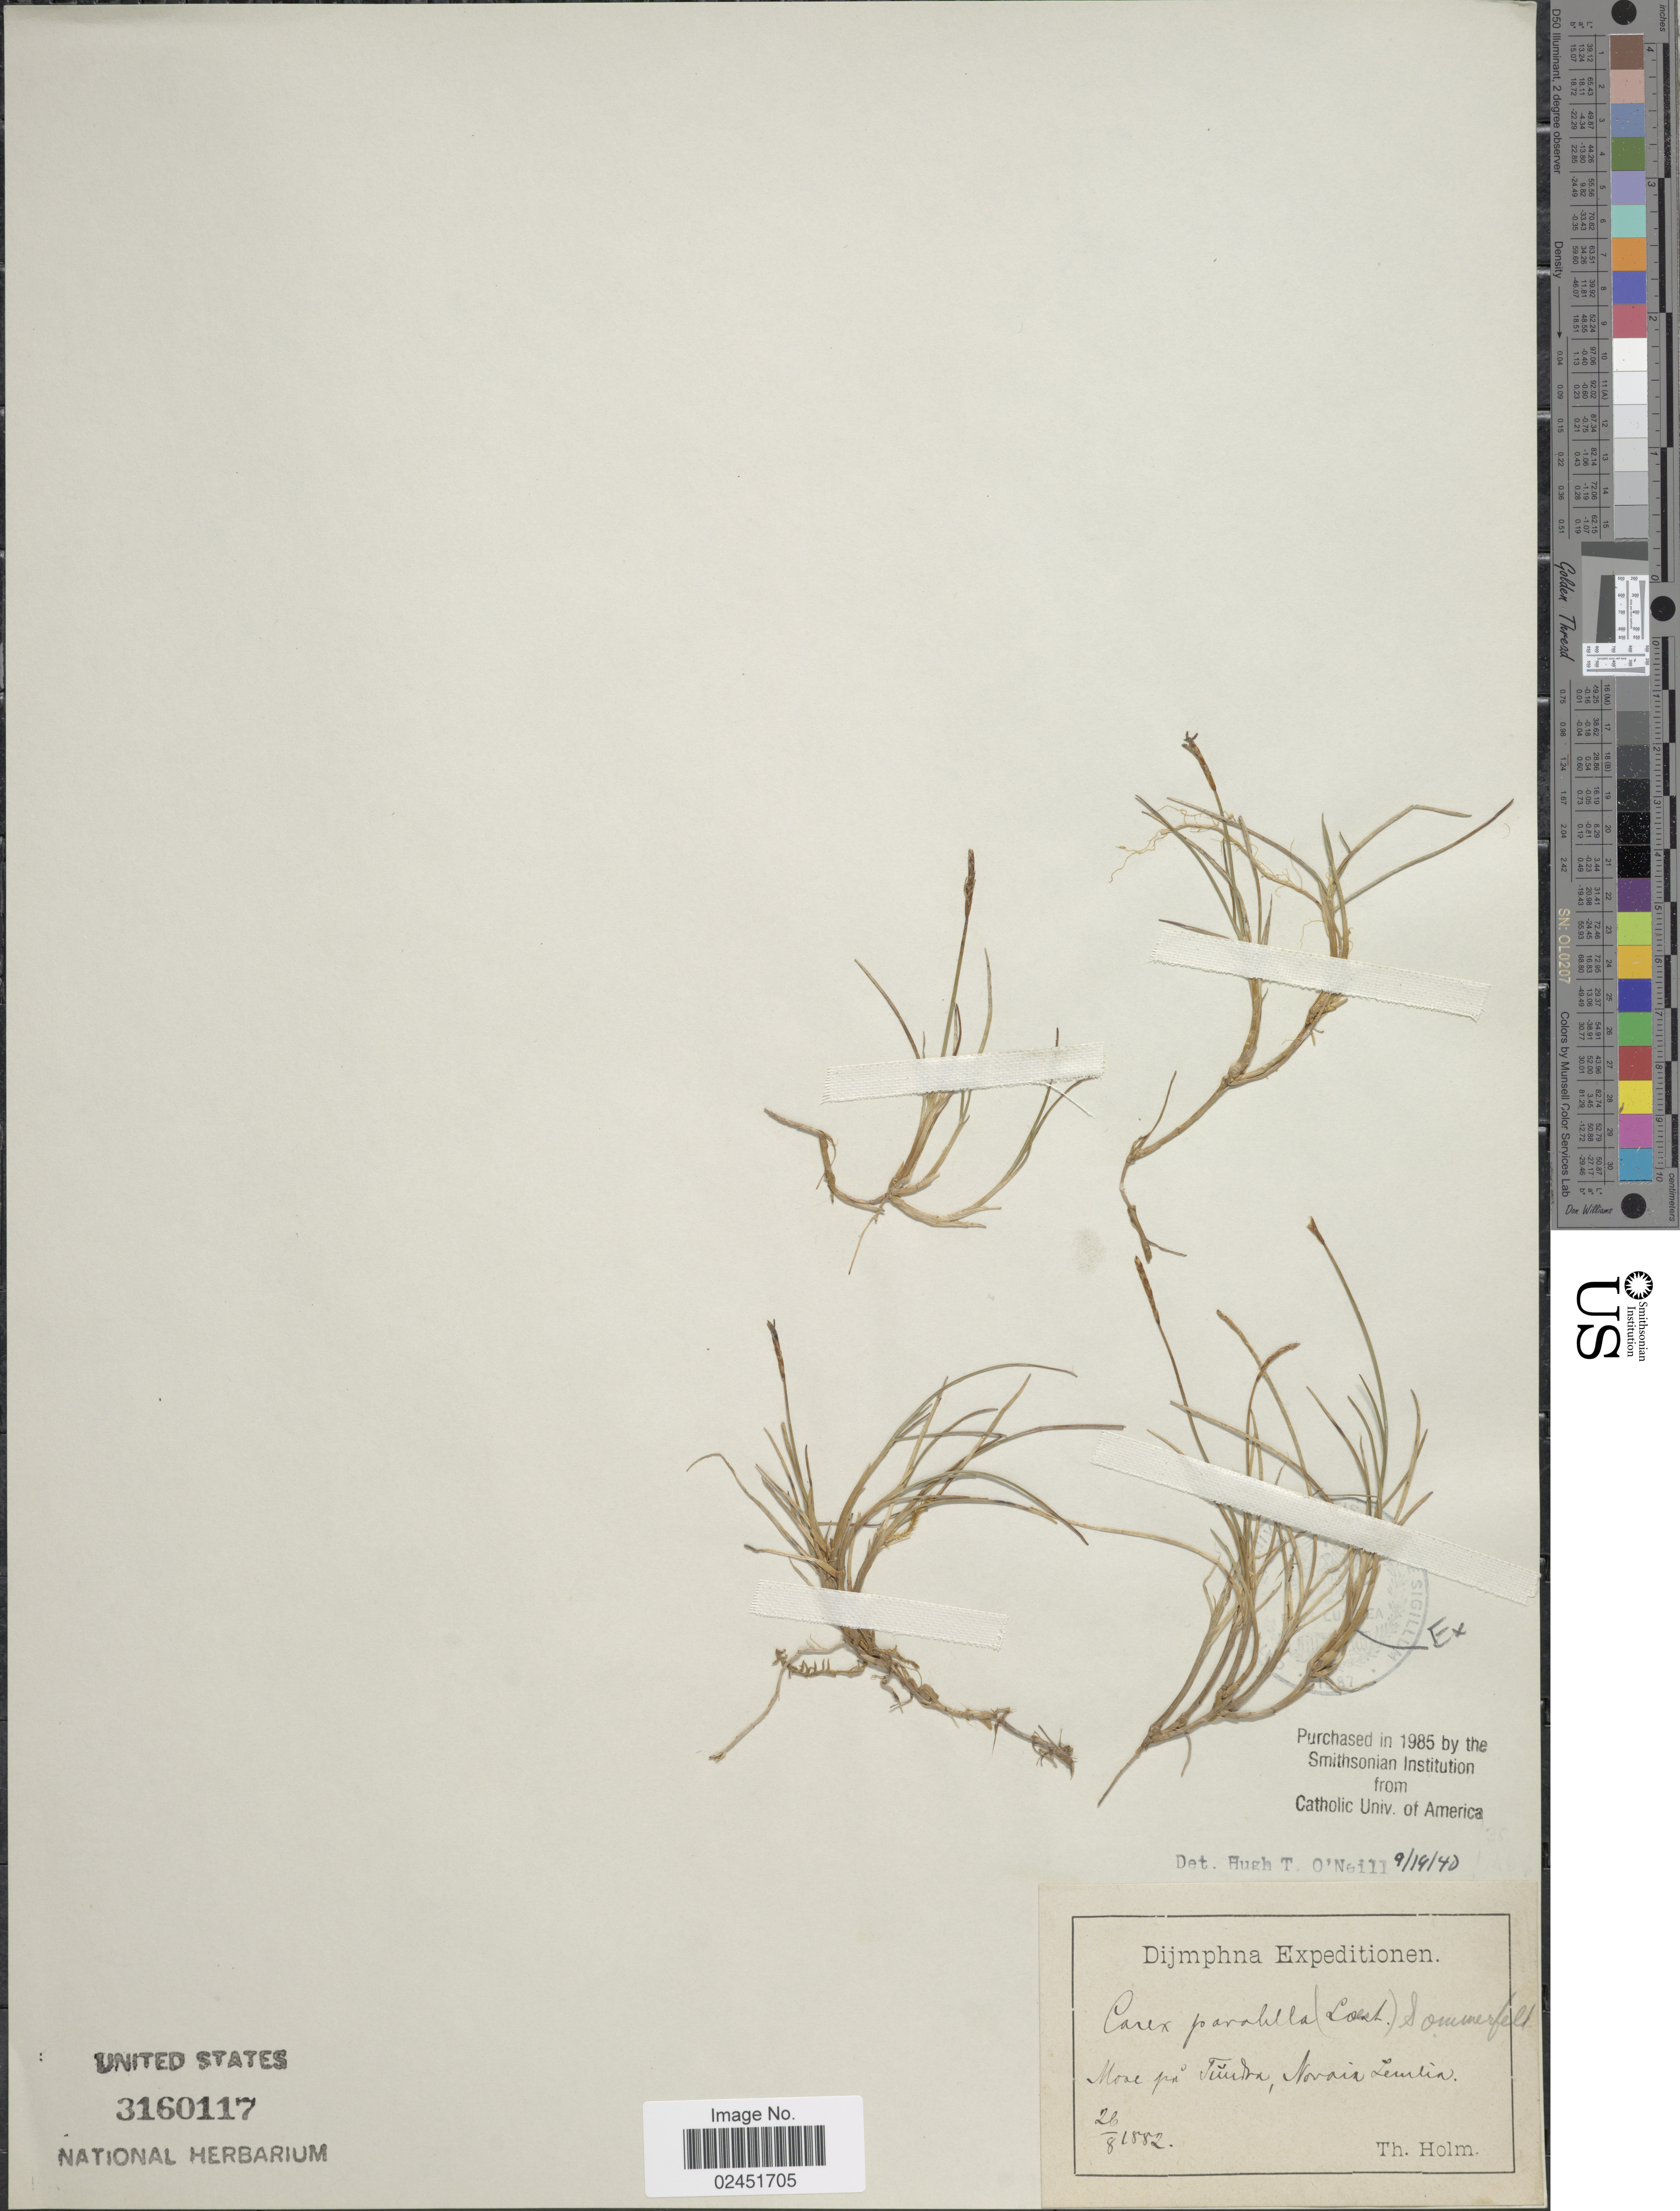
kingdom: Plantae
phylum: Tracheophyta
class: Liliopsida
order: Poales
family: Cyperaceae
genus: Carex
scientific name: Carex parallela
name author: (Laest.) Sommerf.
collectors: T. Holm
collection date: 1882-08-26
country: Russian Federation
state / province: Arkhangelsk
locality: Mose pa Tundra, Novaia Lemlia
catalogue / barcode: US 3160117